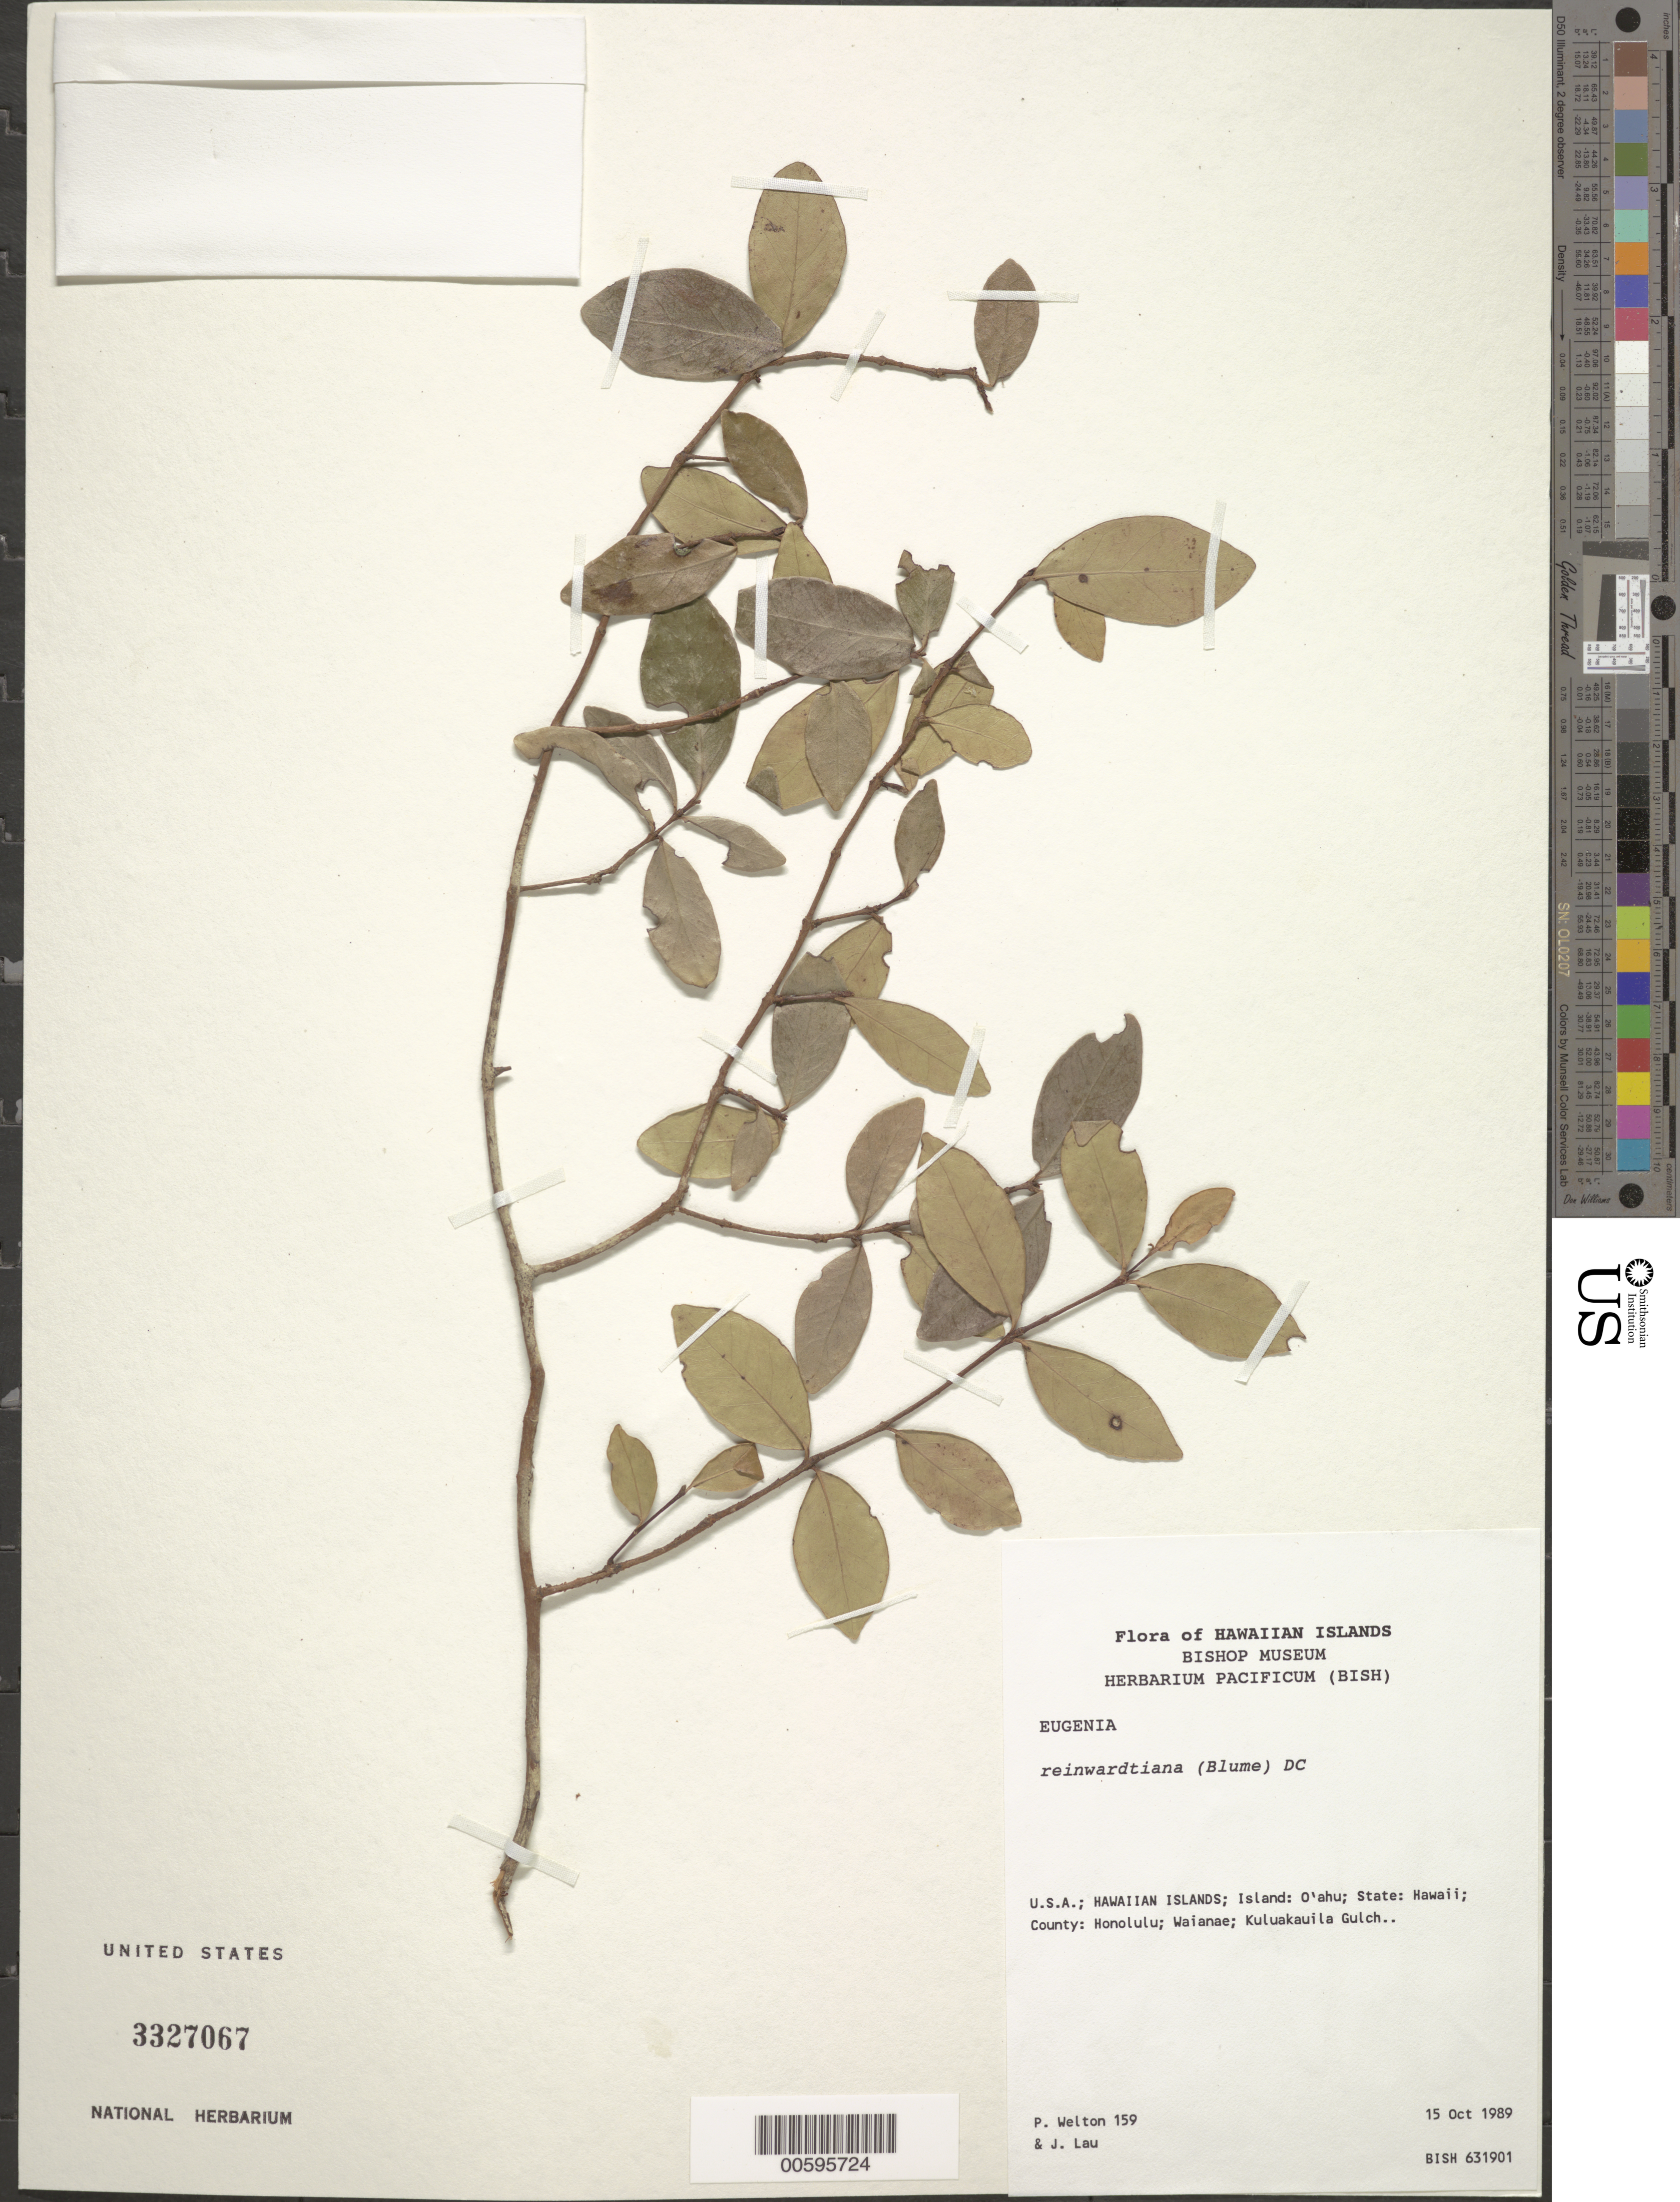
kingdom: Plantae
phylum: Tracheophyta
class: Magnoliopsida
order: Myrtales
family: Myrtaceae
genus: Eugenia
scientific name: Eugenia reinwardtiana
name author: (Blume) DC.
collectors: P. Walton & J. Lau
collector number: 159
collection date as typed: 15 Oct 1989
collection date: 1989-10-15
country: United States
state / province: Hawaii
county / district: Honolulu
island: Oahu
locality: County: Honolulu; Waianae; Kuluakauila Gulch.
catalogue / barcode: US 3327067